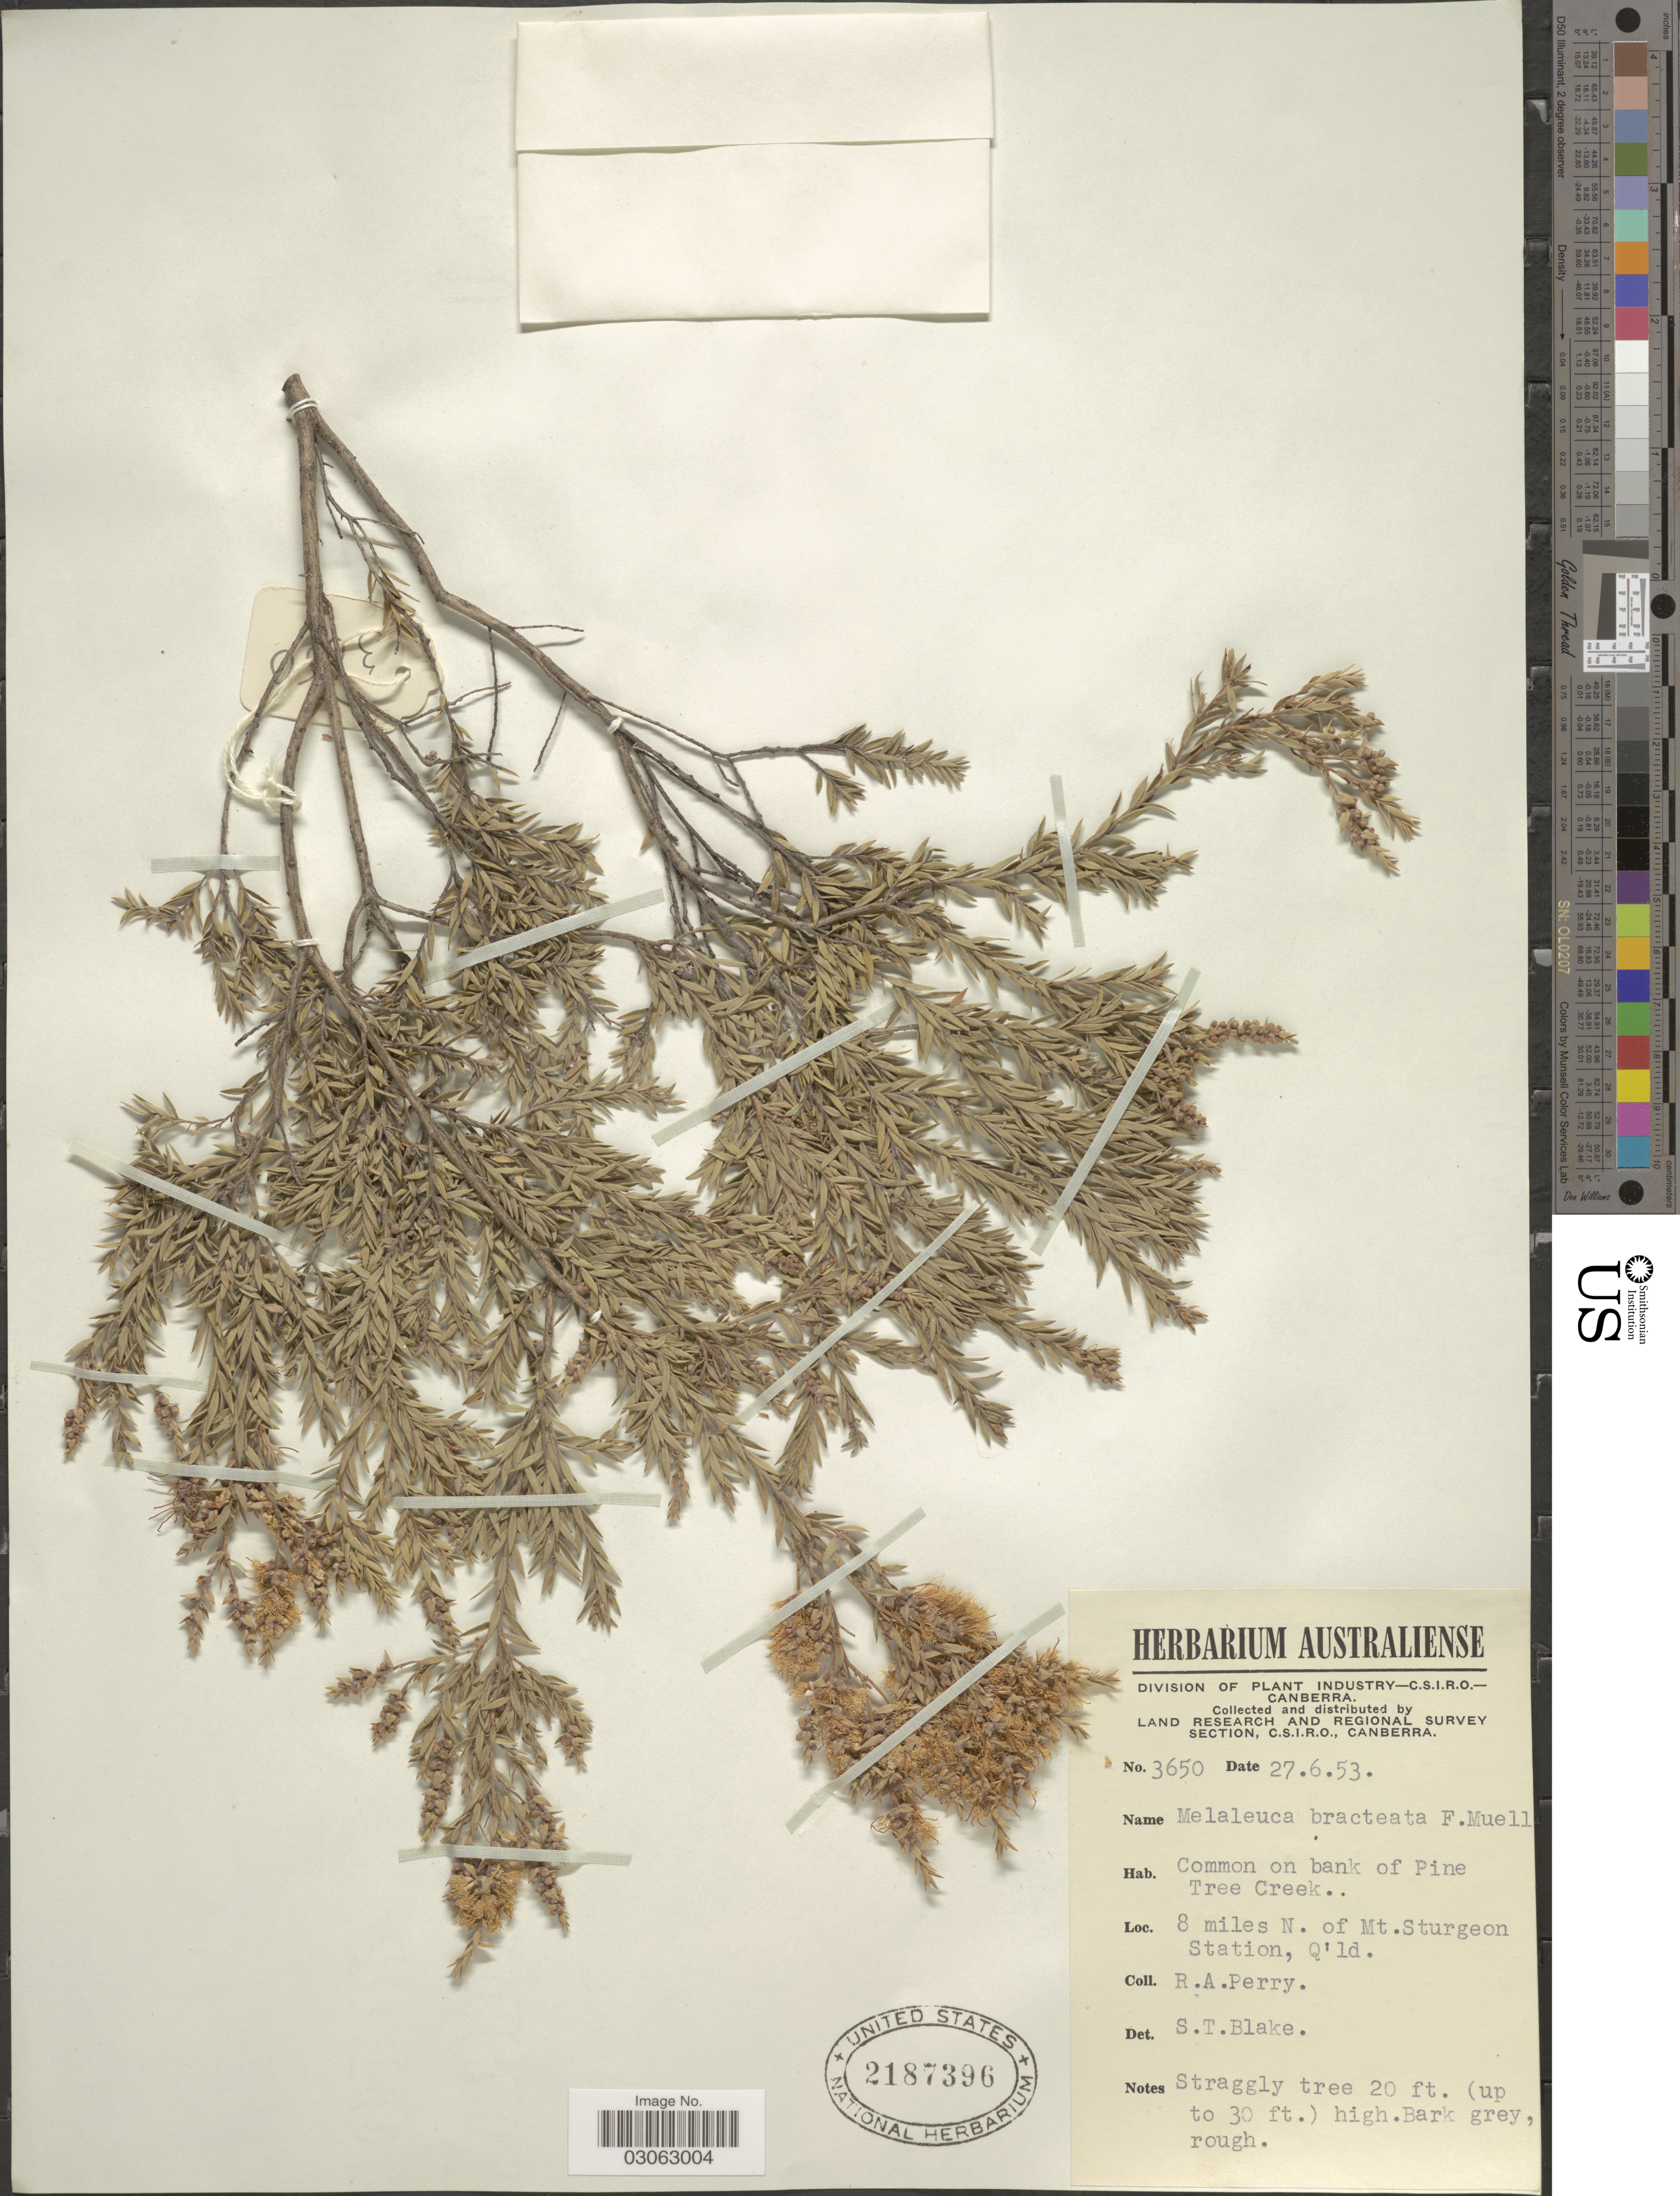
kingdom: Plantae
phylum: Tracheophyta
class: Magnoliopsida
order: Myrtales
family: Myrtaceae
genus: Melaleuca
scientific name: Melaleuca bracteata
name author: F. Muell.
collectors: Perry, R. A.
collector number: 3650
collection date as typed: Transcribed d/m/y: 27/6/53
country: Australia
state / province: Queensland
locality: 8 miles N. of Mt. Sturgeon Station, Q'ld. On bank of Pine Tree Creek.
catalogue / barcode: US 2187396